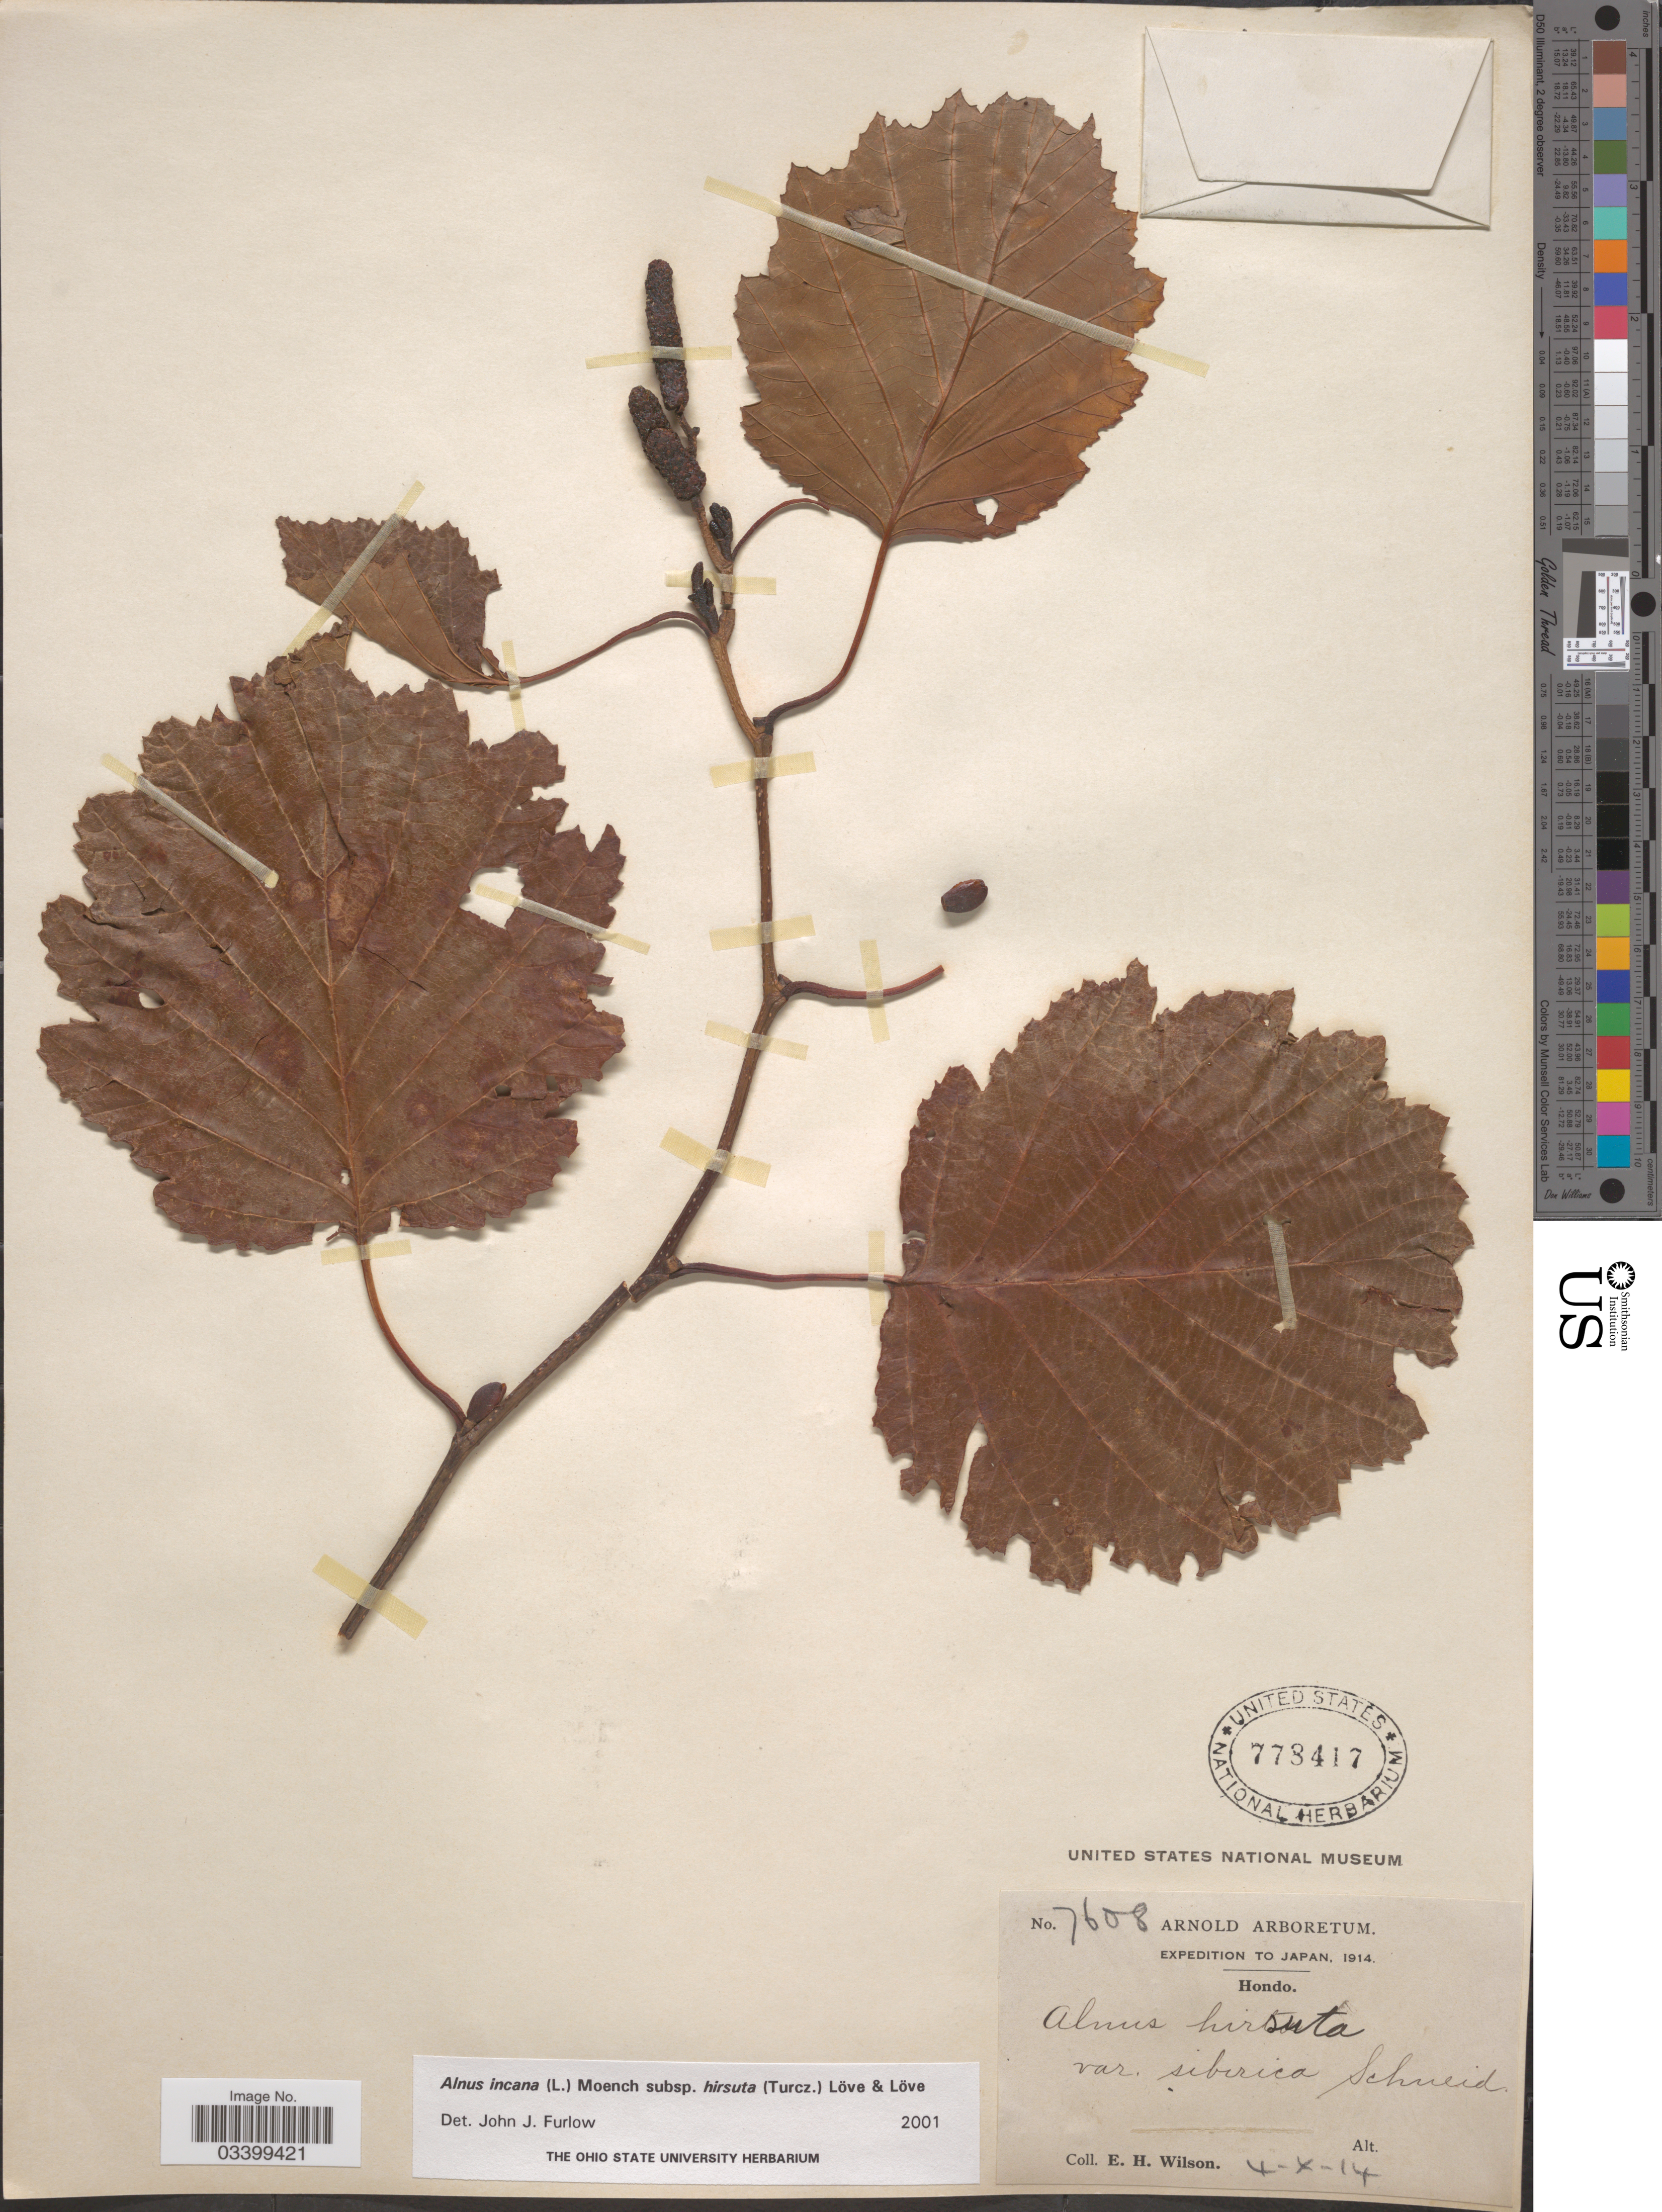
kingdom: Plantae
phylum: Tracheophyta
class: Magnoliopsida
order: Fagales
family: Betulaceae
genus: Alnus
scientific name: Alnus incana subsp. hirsuta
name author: (Spach) Á. Löve & D. Löve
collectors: E. Wilson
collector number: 7608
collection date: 1914-10-04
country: Japan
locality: Hondo.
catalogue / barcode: US 778417